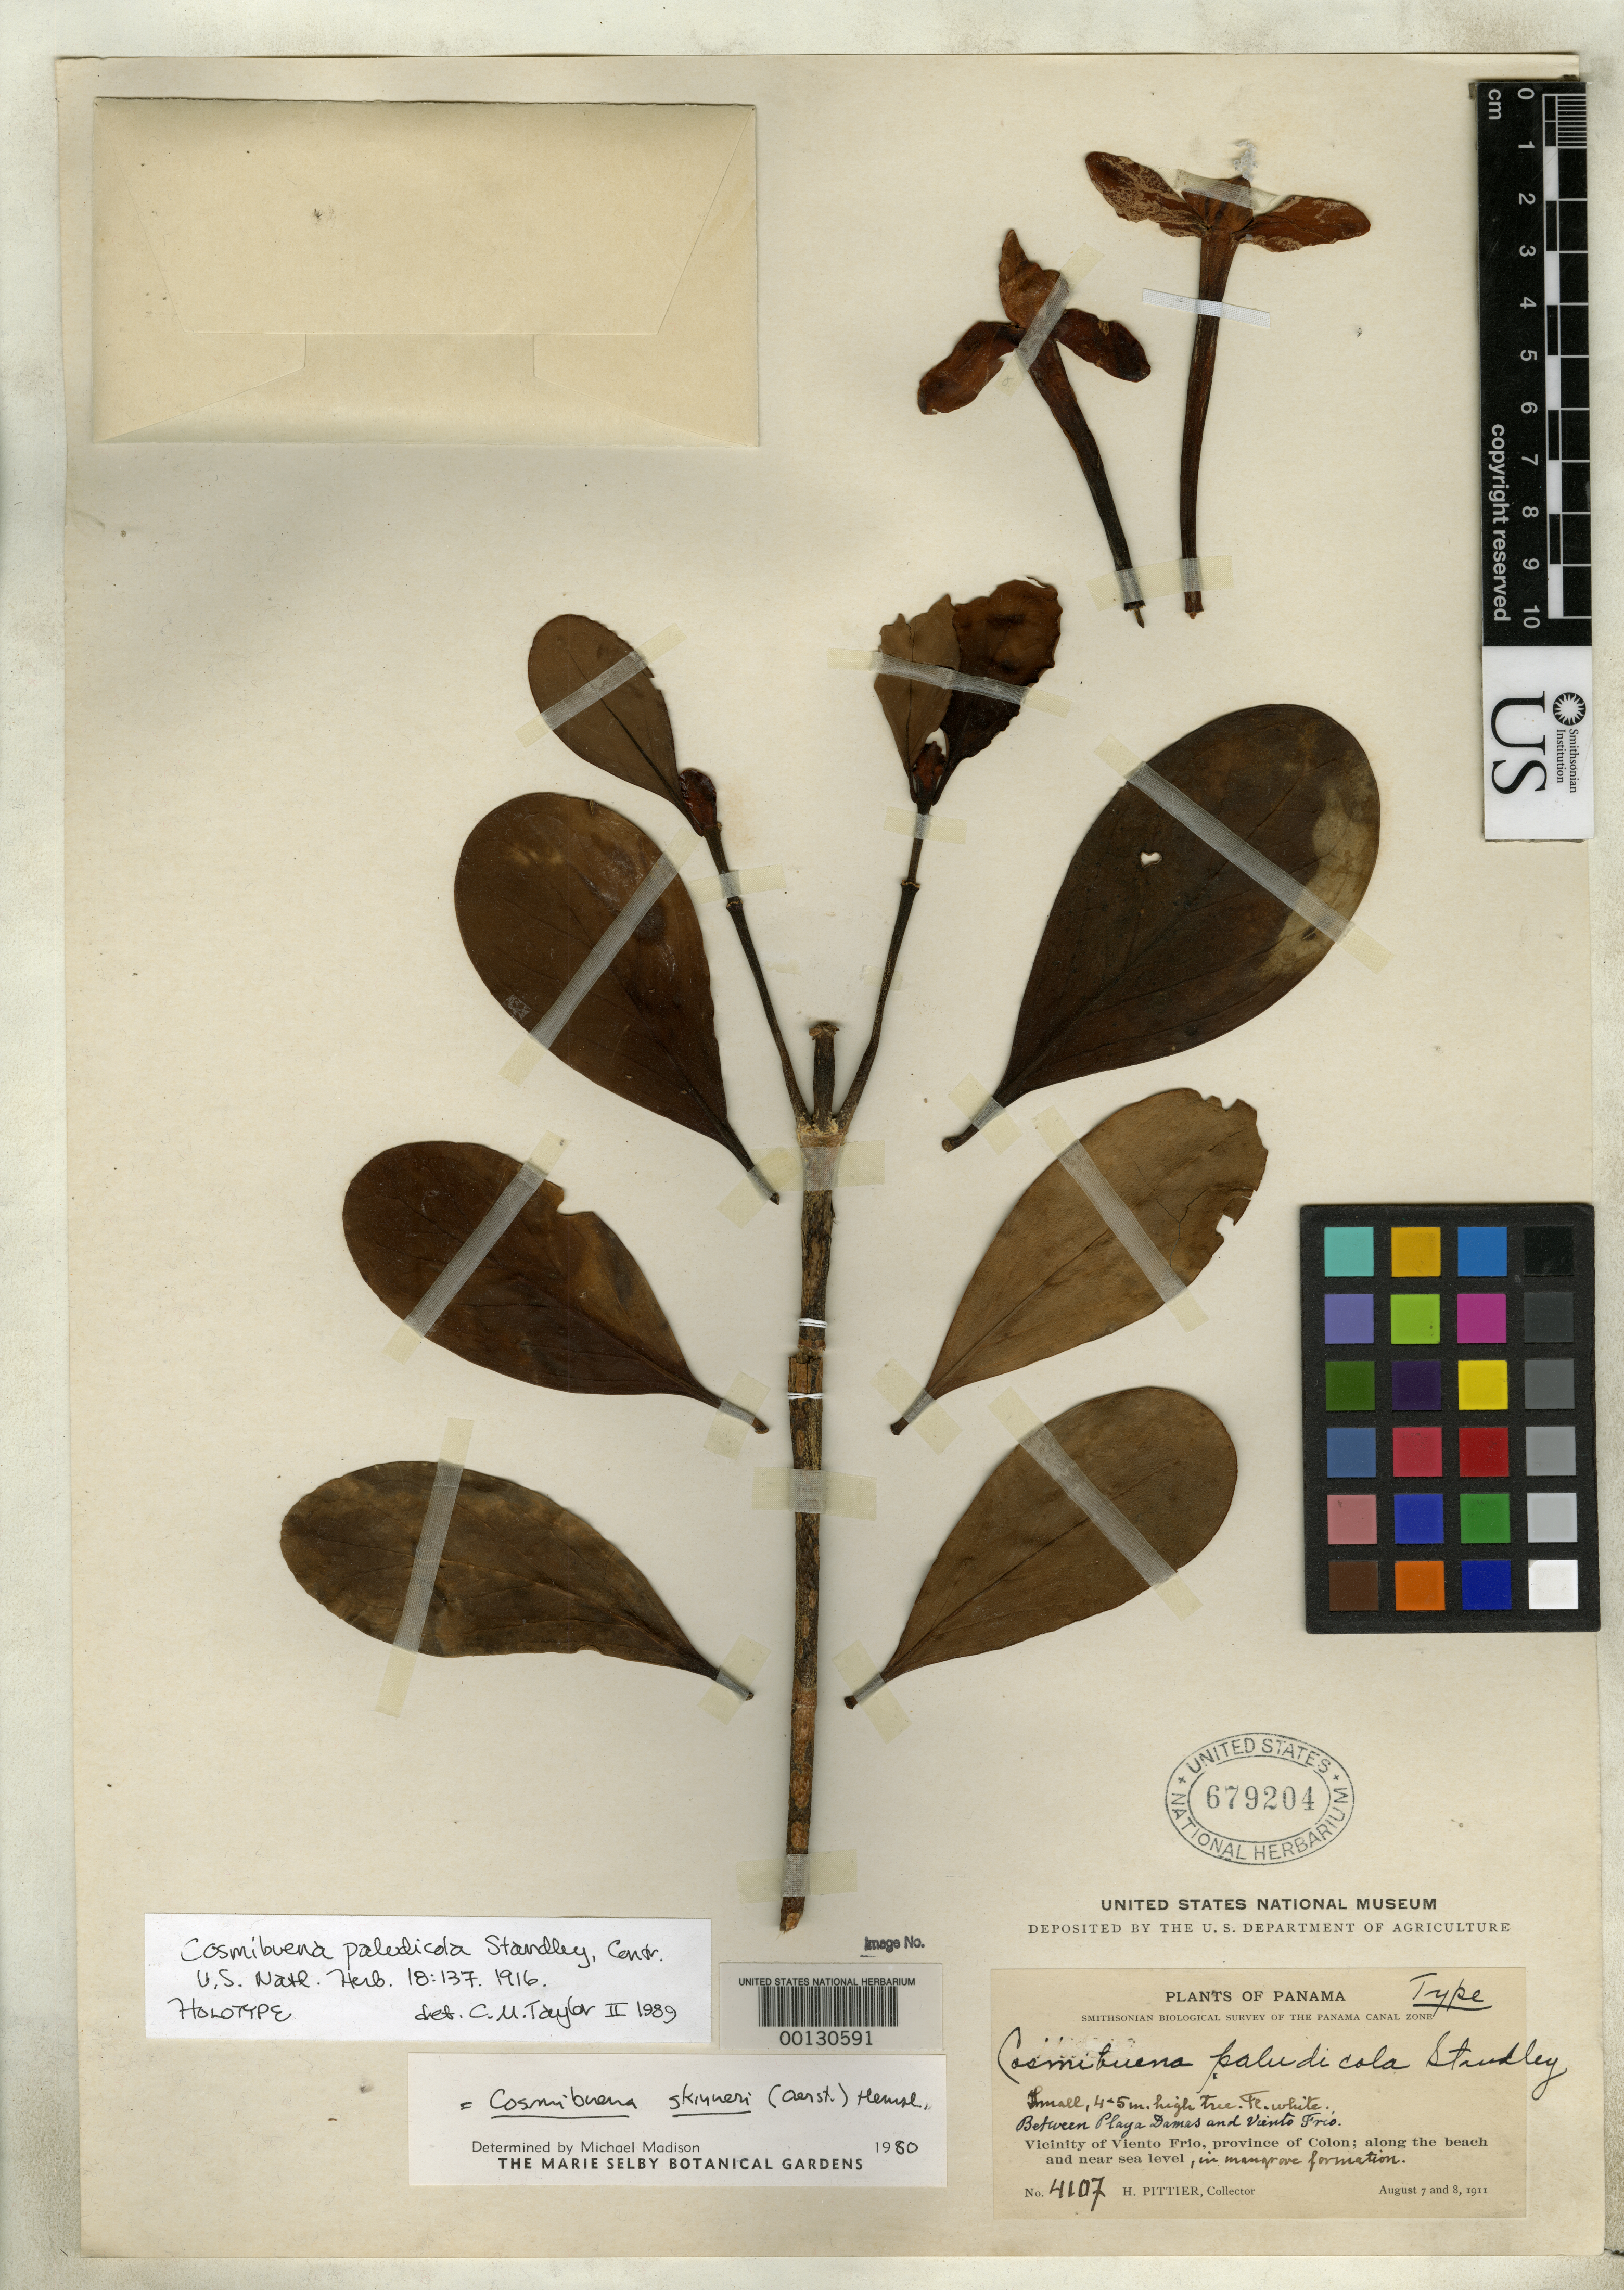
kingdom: Plantae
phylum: Tracheophyta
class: Magnoliopsida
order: Gentianales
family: Rubiaceae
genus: Cosmibuena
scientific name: Cosmibuena paludicola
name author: Standl.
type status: Holotype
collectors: H. F. Pittier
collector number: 4107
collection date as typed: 07 Aug 1911 to 08 Aug 1911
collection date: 1911-08-07/1911-08-08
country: Panama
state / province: Colón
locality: Vicinity of Viento Frio.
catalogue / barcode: US 679204